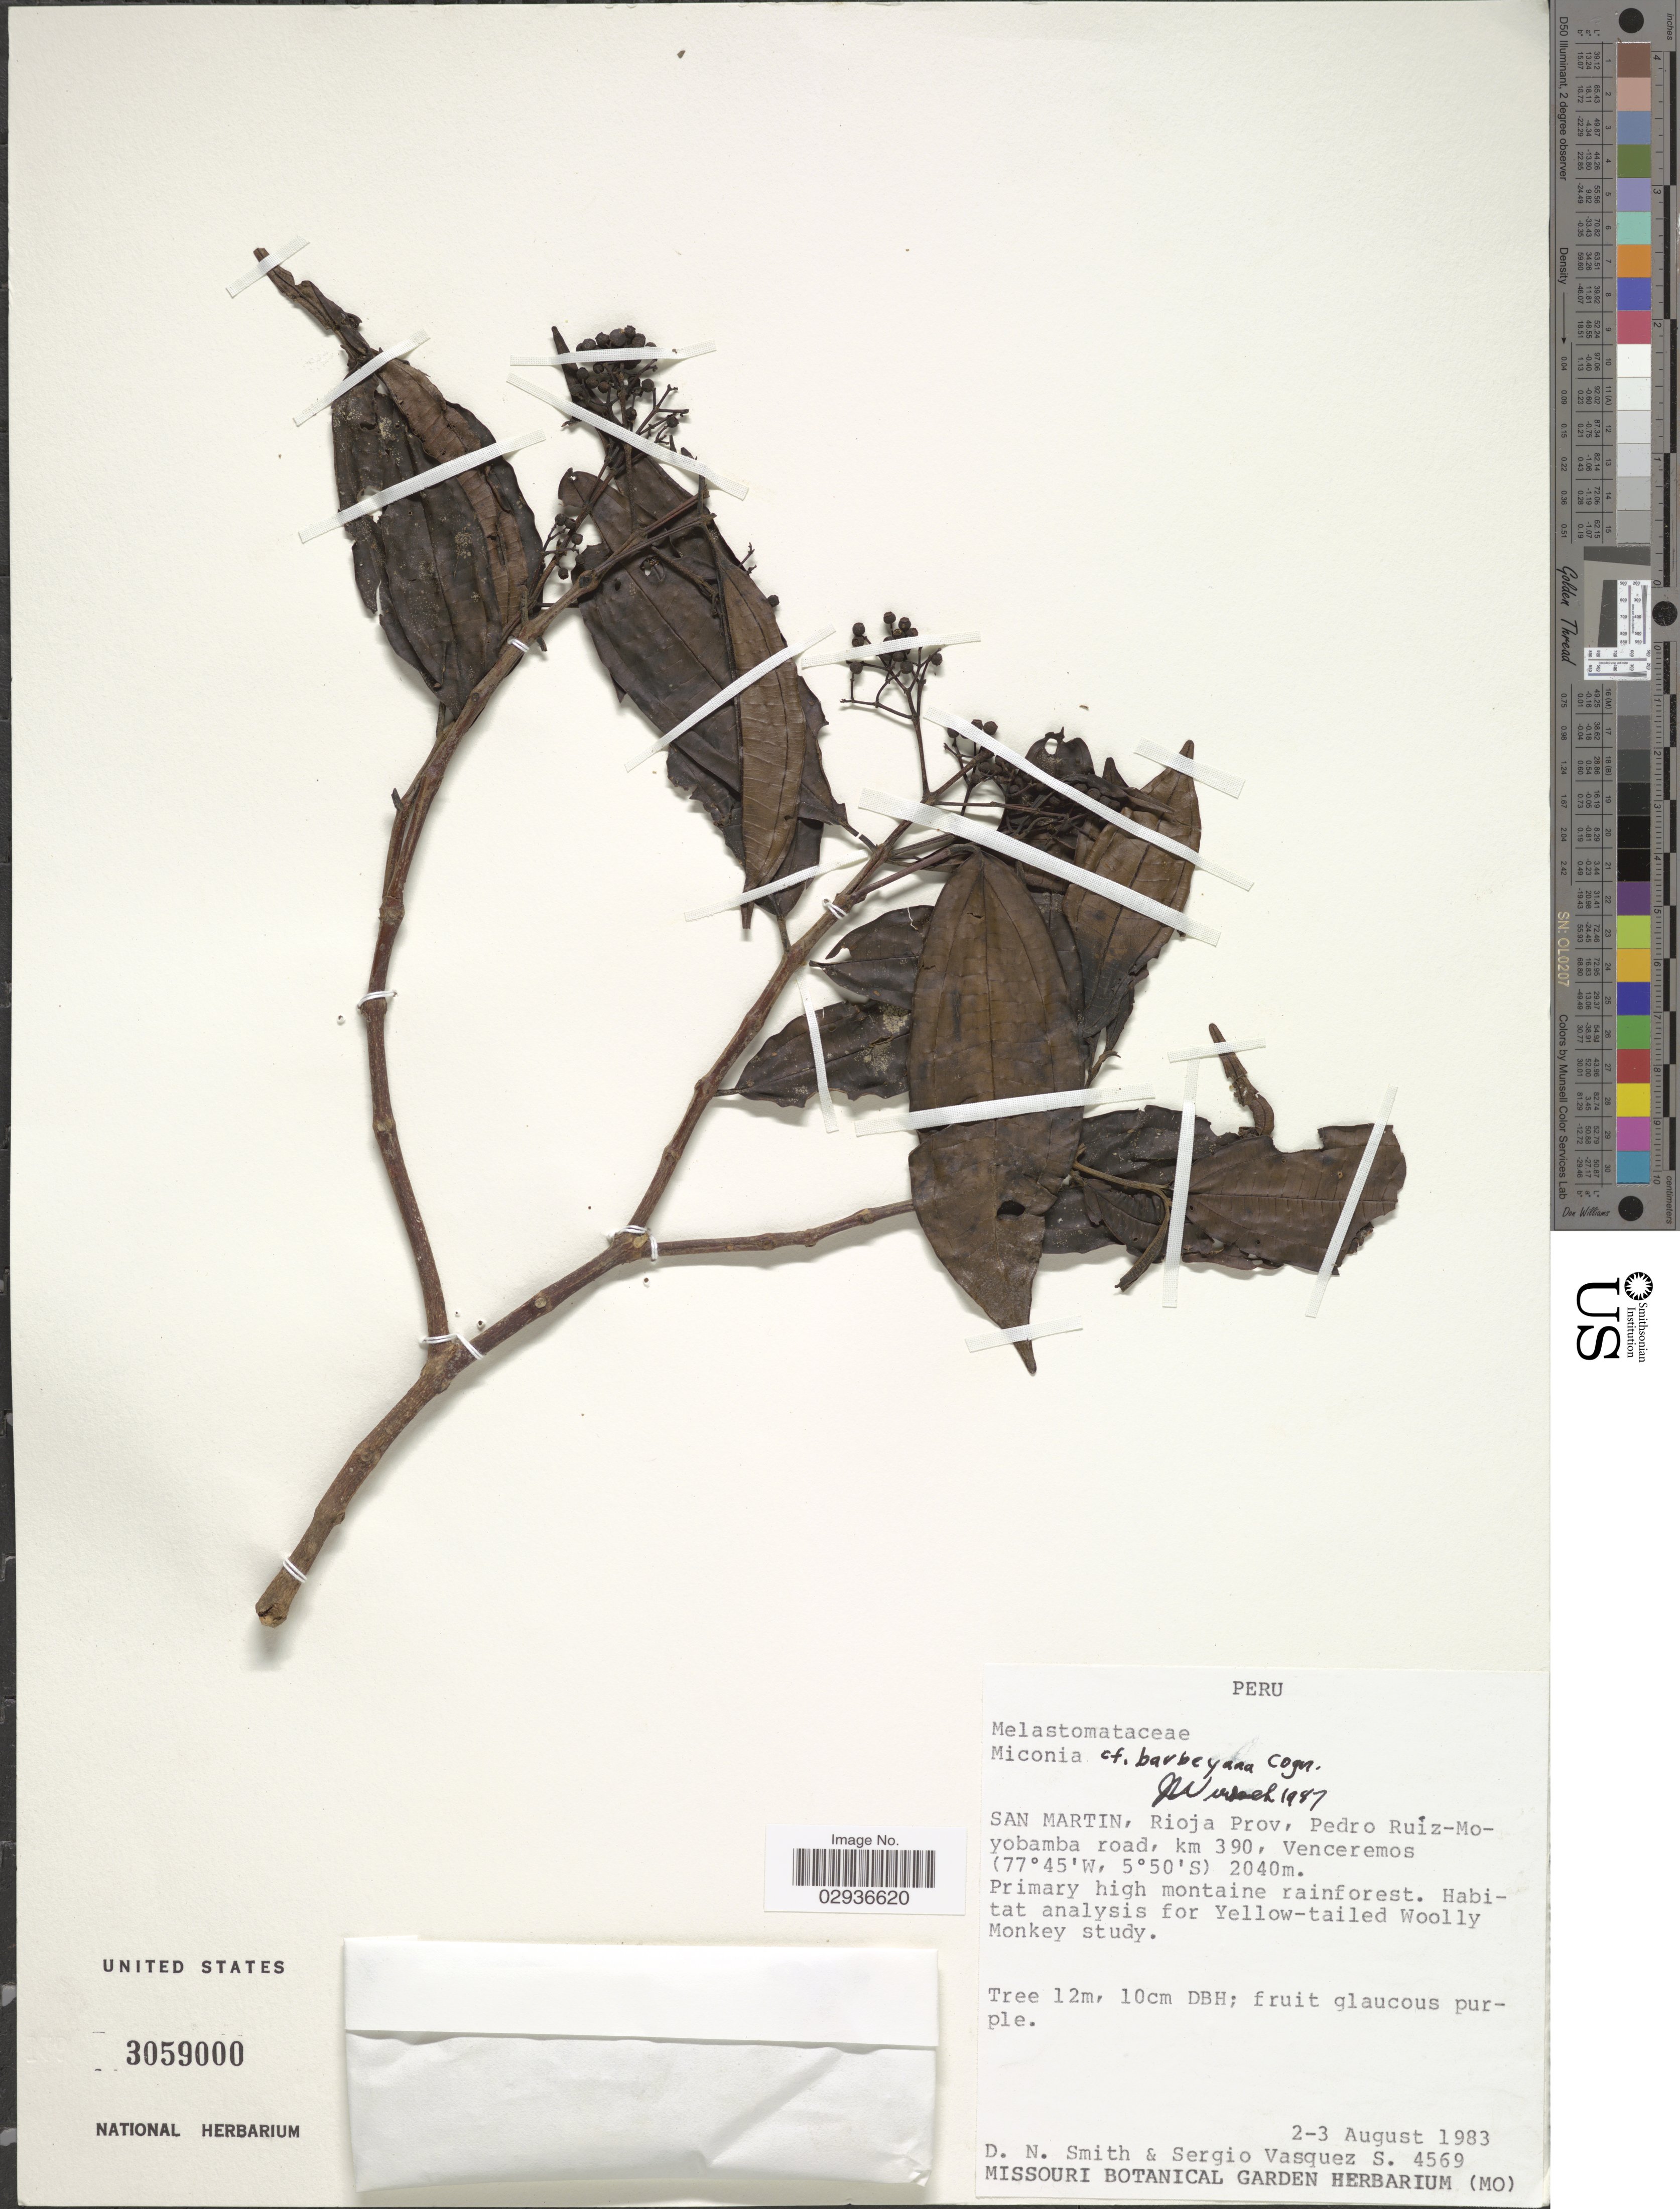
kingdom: Plantae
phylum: Tracheophyta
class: Magnoliopsida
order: Myrtales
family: Melastomataceae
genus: Miconia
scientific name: Miconia barbeyana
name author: Cogn.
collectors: D. Smith & S. Vasquez S.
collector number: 4569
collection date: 1983-08-02/1983-08-03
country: Peru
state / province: San Martín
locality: Rioja Prov. Pedro Ruiz-Moyobamba road, km 390, Venceremos.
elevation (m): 2040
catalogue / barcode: US 3059000